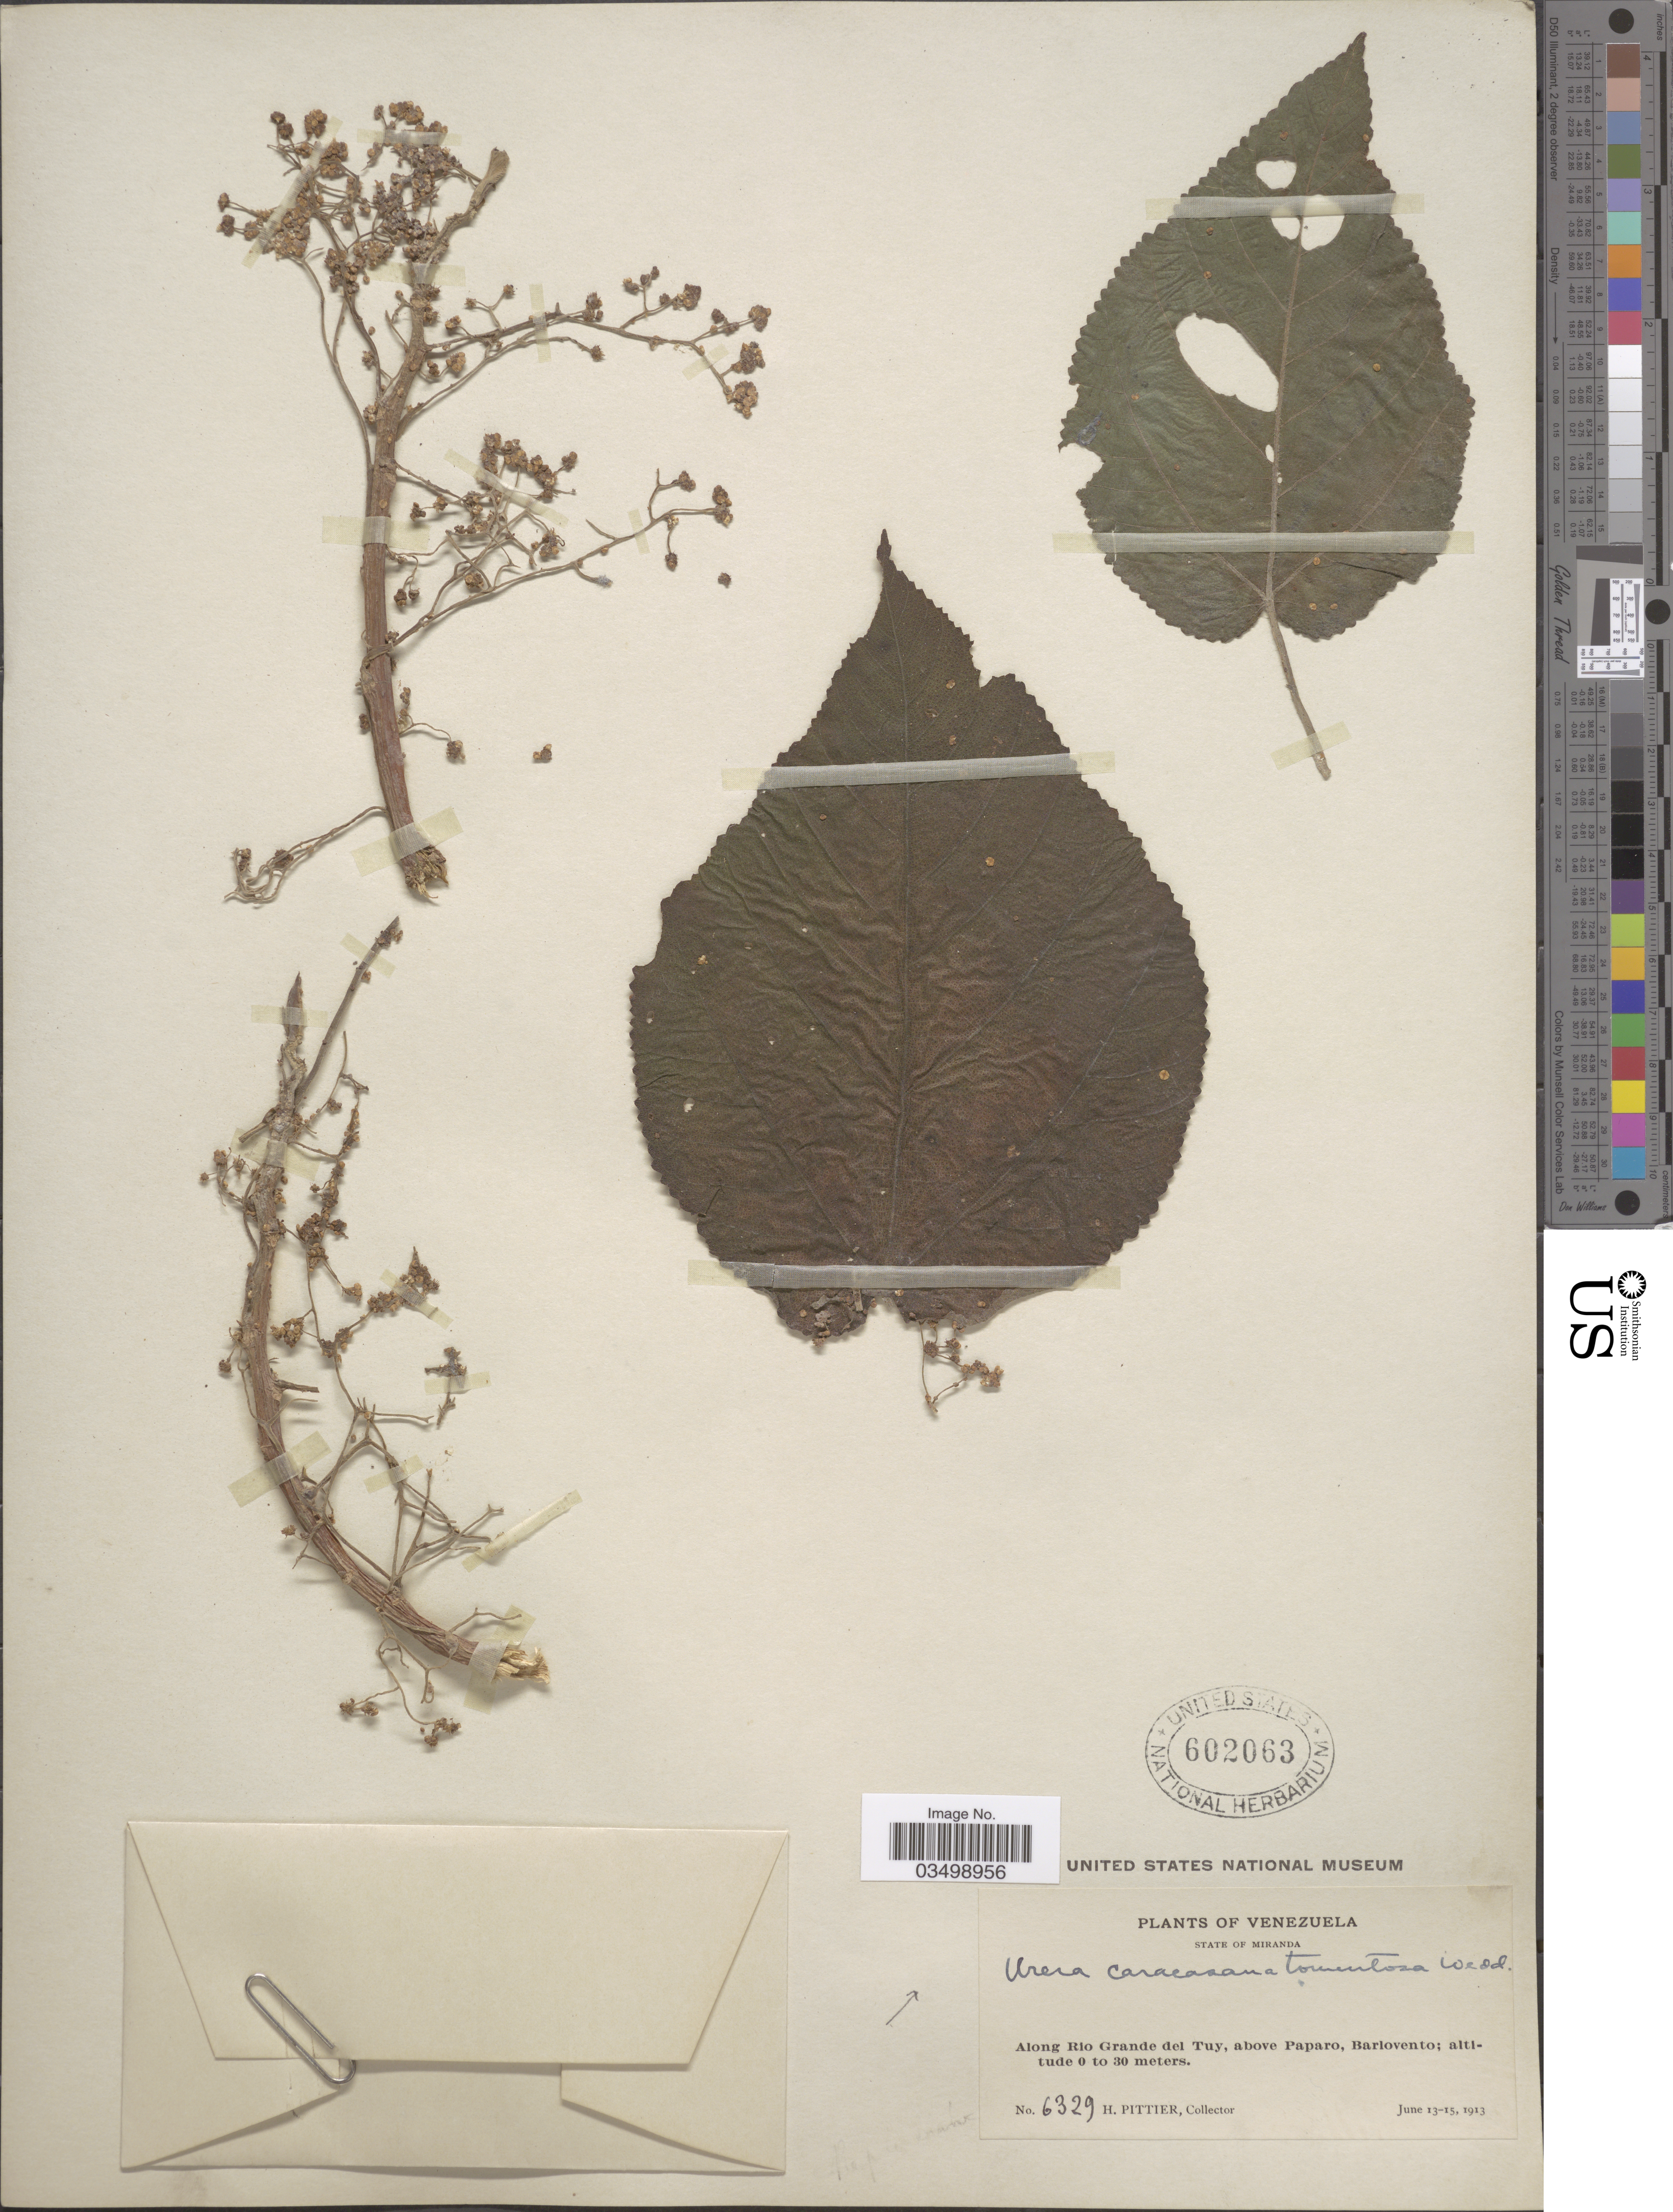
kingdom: Plantae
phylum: Tracheophyta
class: Magnoliopsida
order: Rosales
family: Urticaceae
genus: Urera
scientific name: Urera caracasana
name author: (Jacq.) Gaudich. ex Griseb.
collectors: H. F. Pittier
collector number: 6329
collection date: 1913-06-13/1913-06-15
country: Venezuela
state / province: Miranda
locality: Along Rio Grande del Tuy, above Paparo, Barlovento.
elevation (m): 0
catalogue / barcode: US 602063